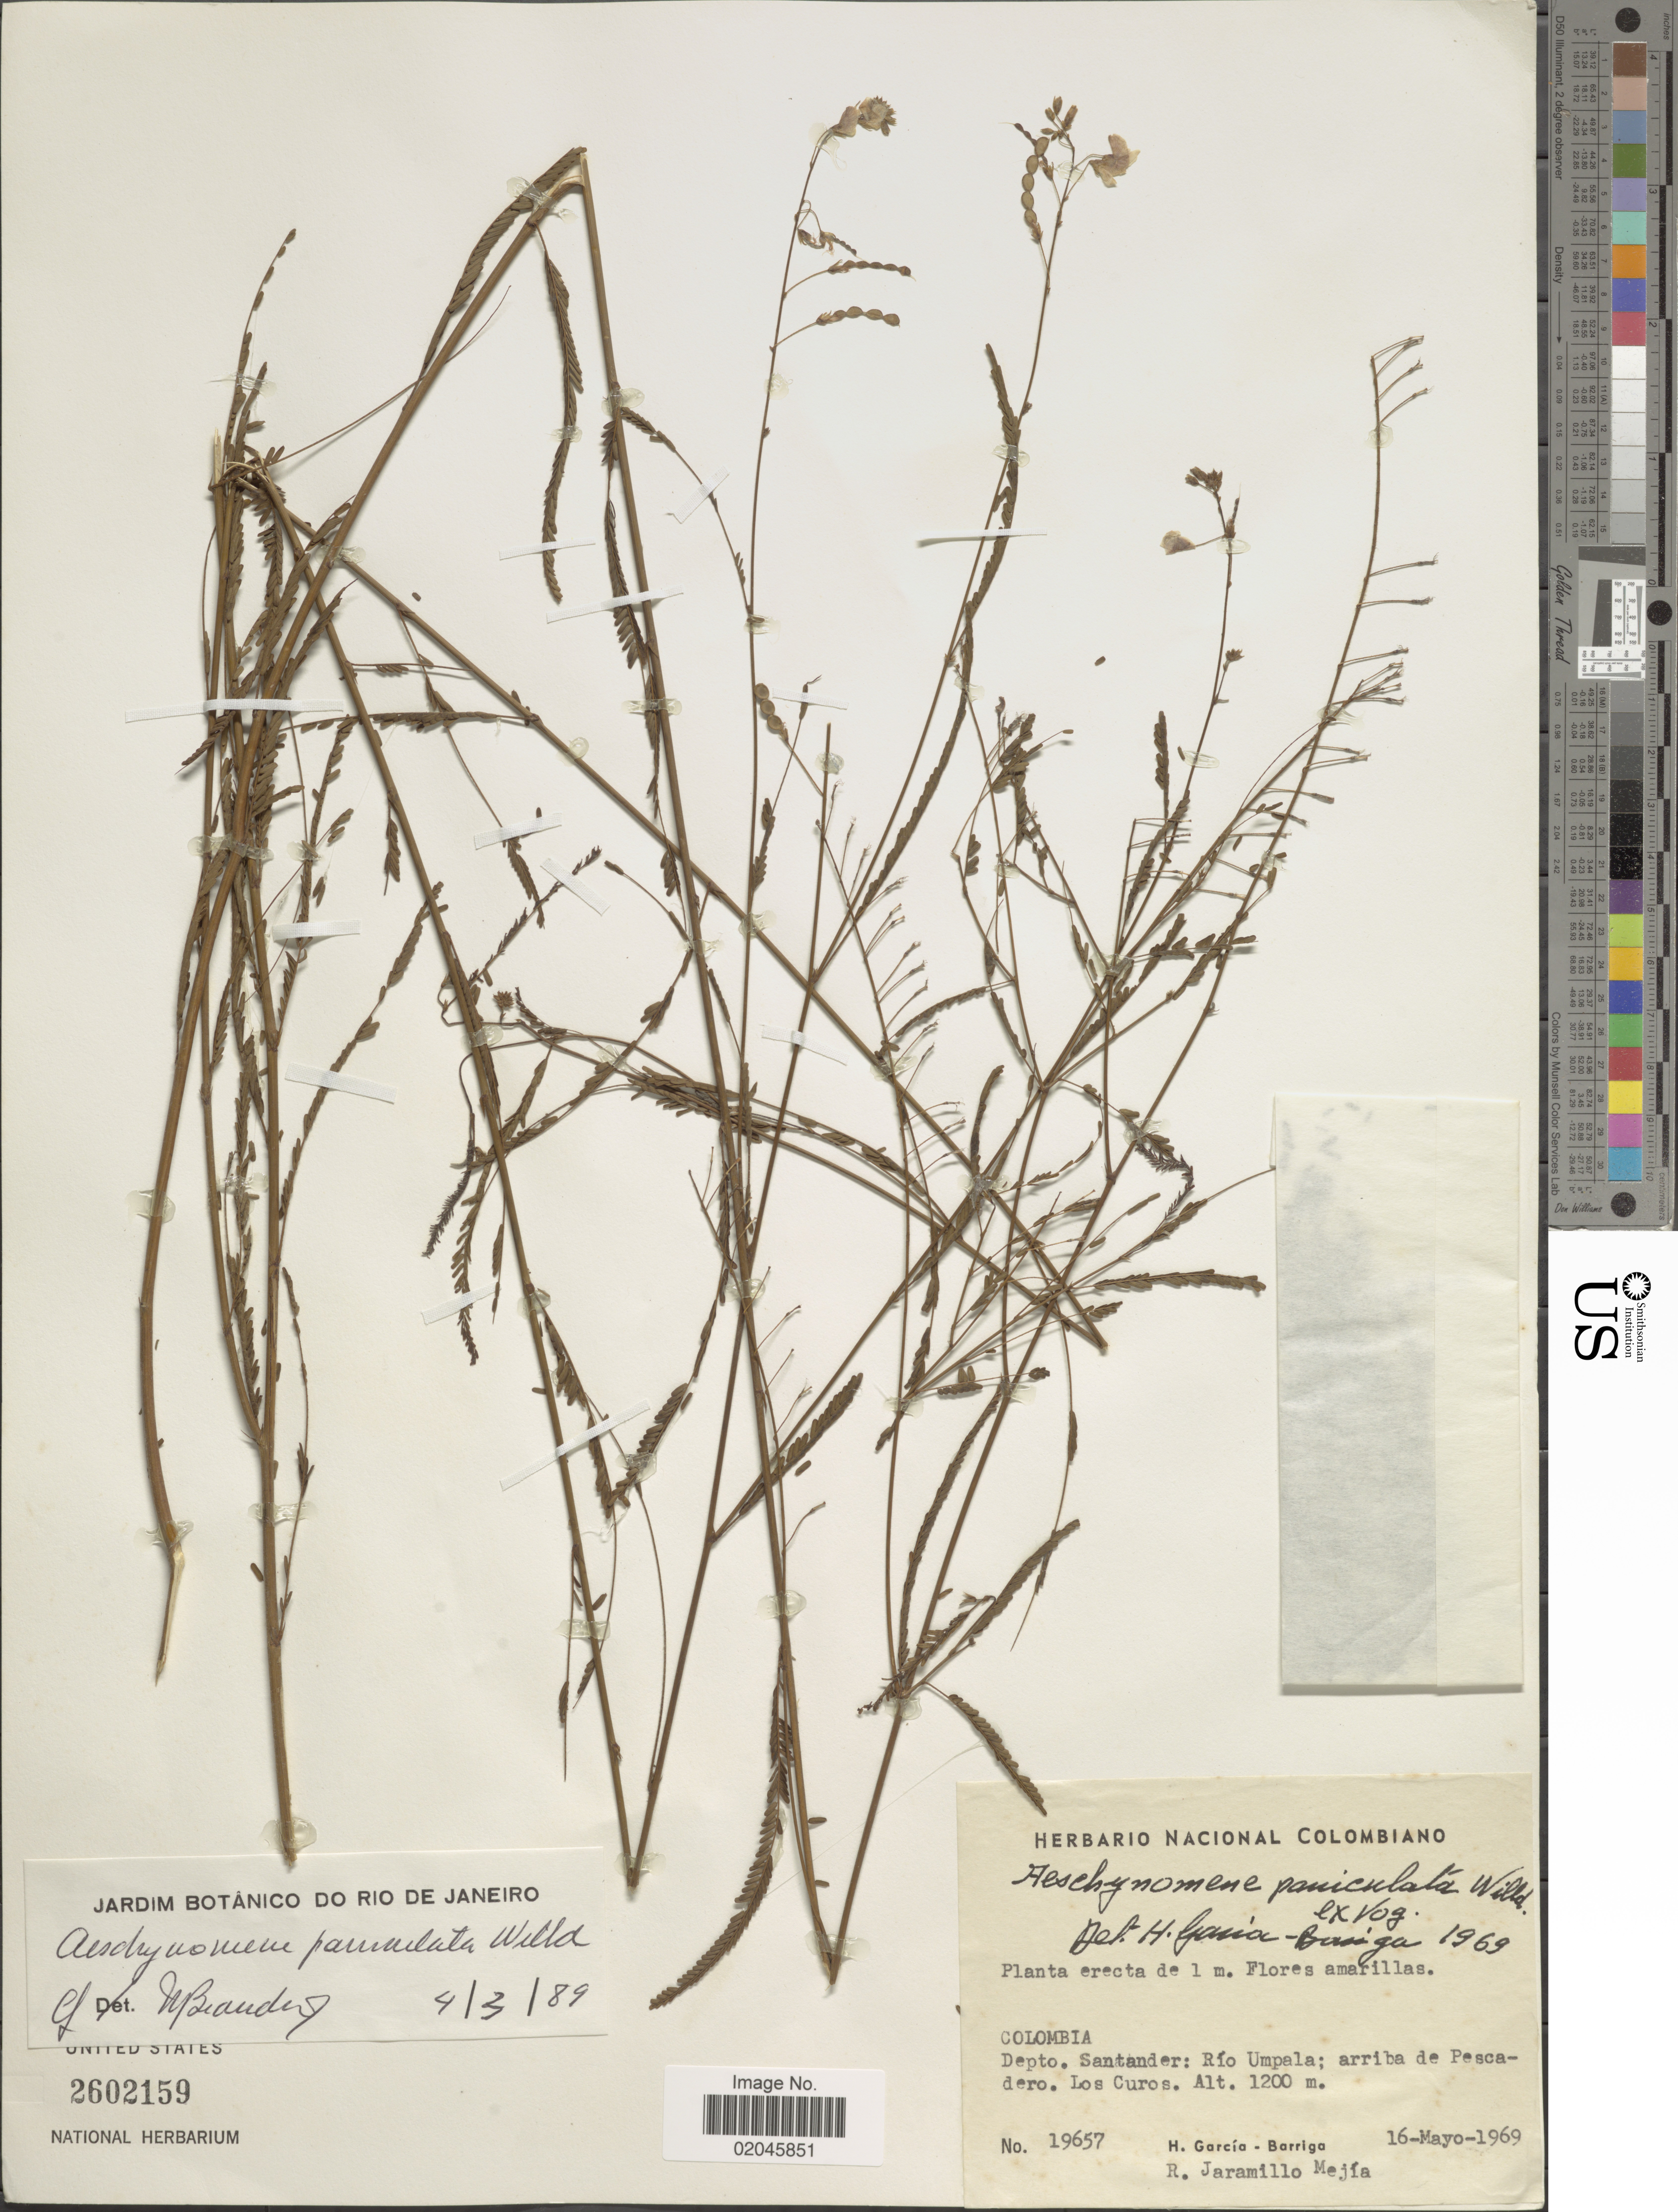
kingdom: Plantae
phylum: Tracheophyta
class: Magnoliopsida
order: Fabales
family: Fabaceae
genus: Aeschynomene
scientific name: Aeschynomene paniculata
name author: Vogel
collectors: H. García Barriga & R. Mejia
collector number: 19657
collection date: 1969-05-16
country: Colombia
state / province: Santander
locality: Río Umpala; arriba de pescadero, Los Curos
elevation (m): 1200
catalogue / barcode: US 2602159